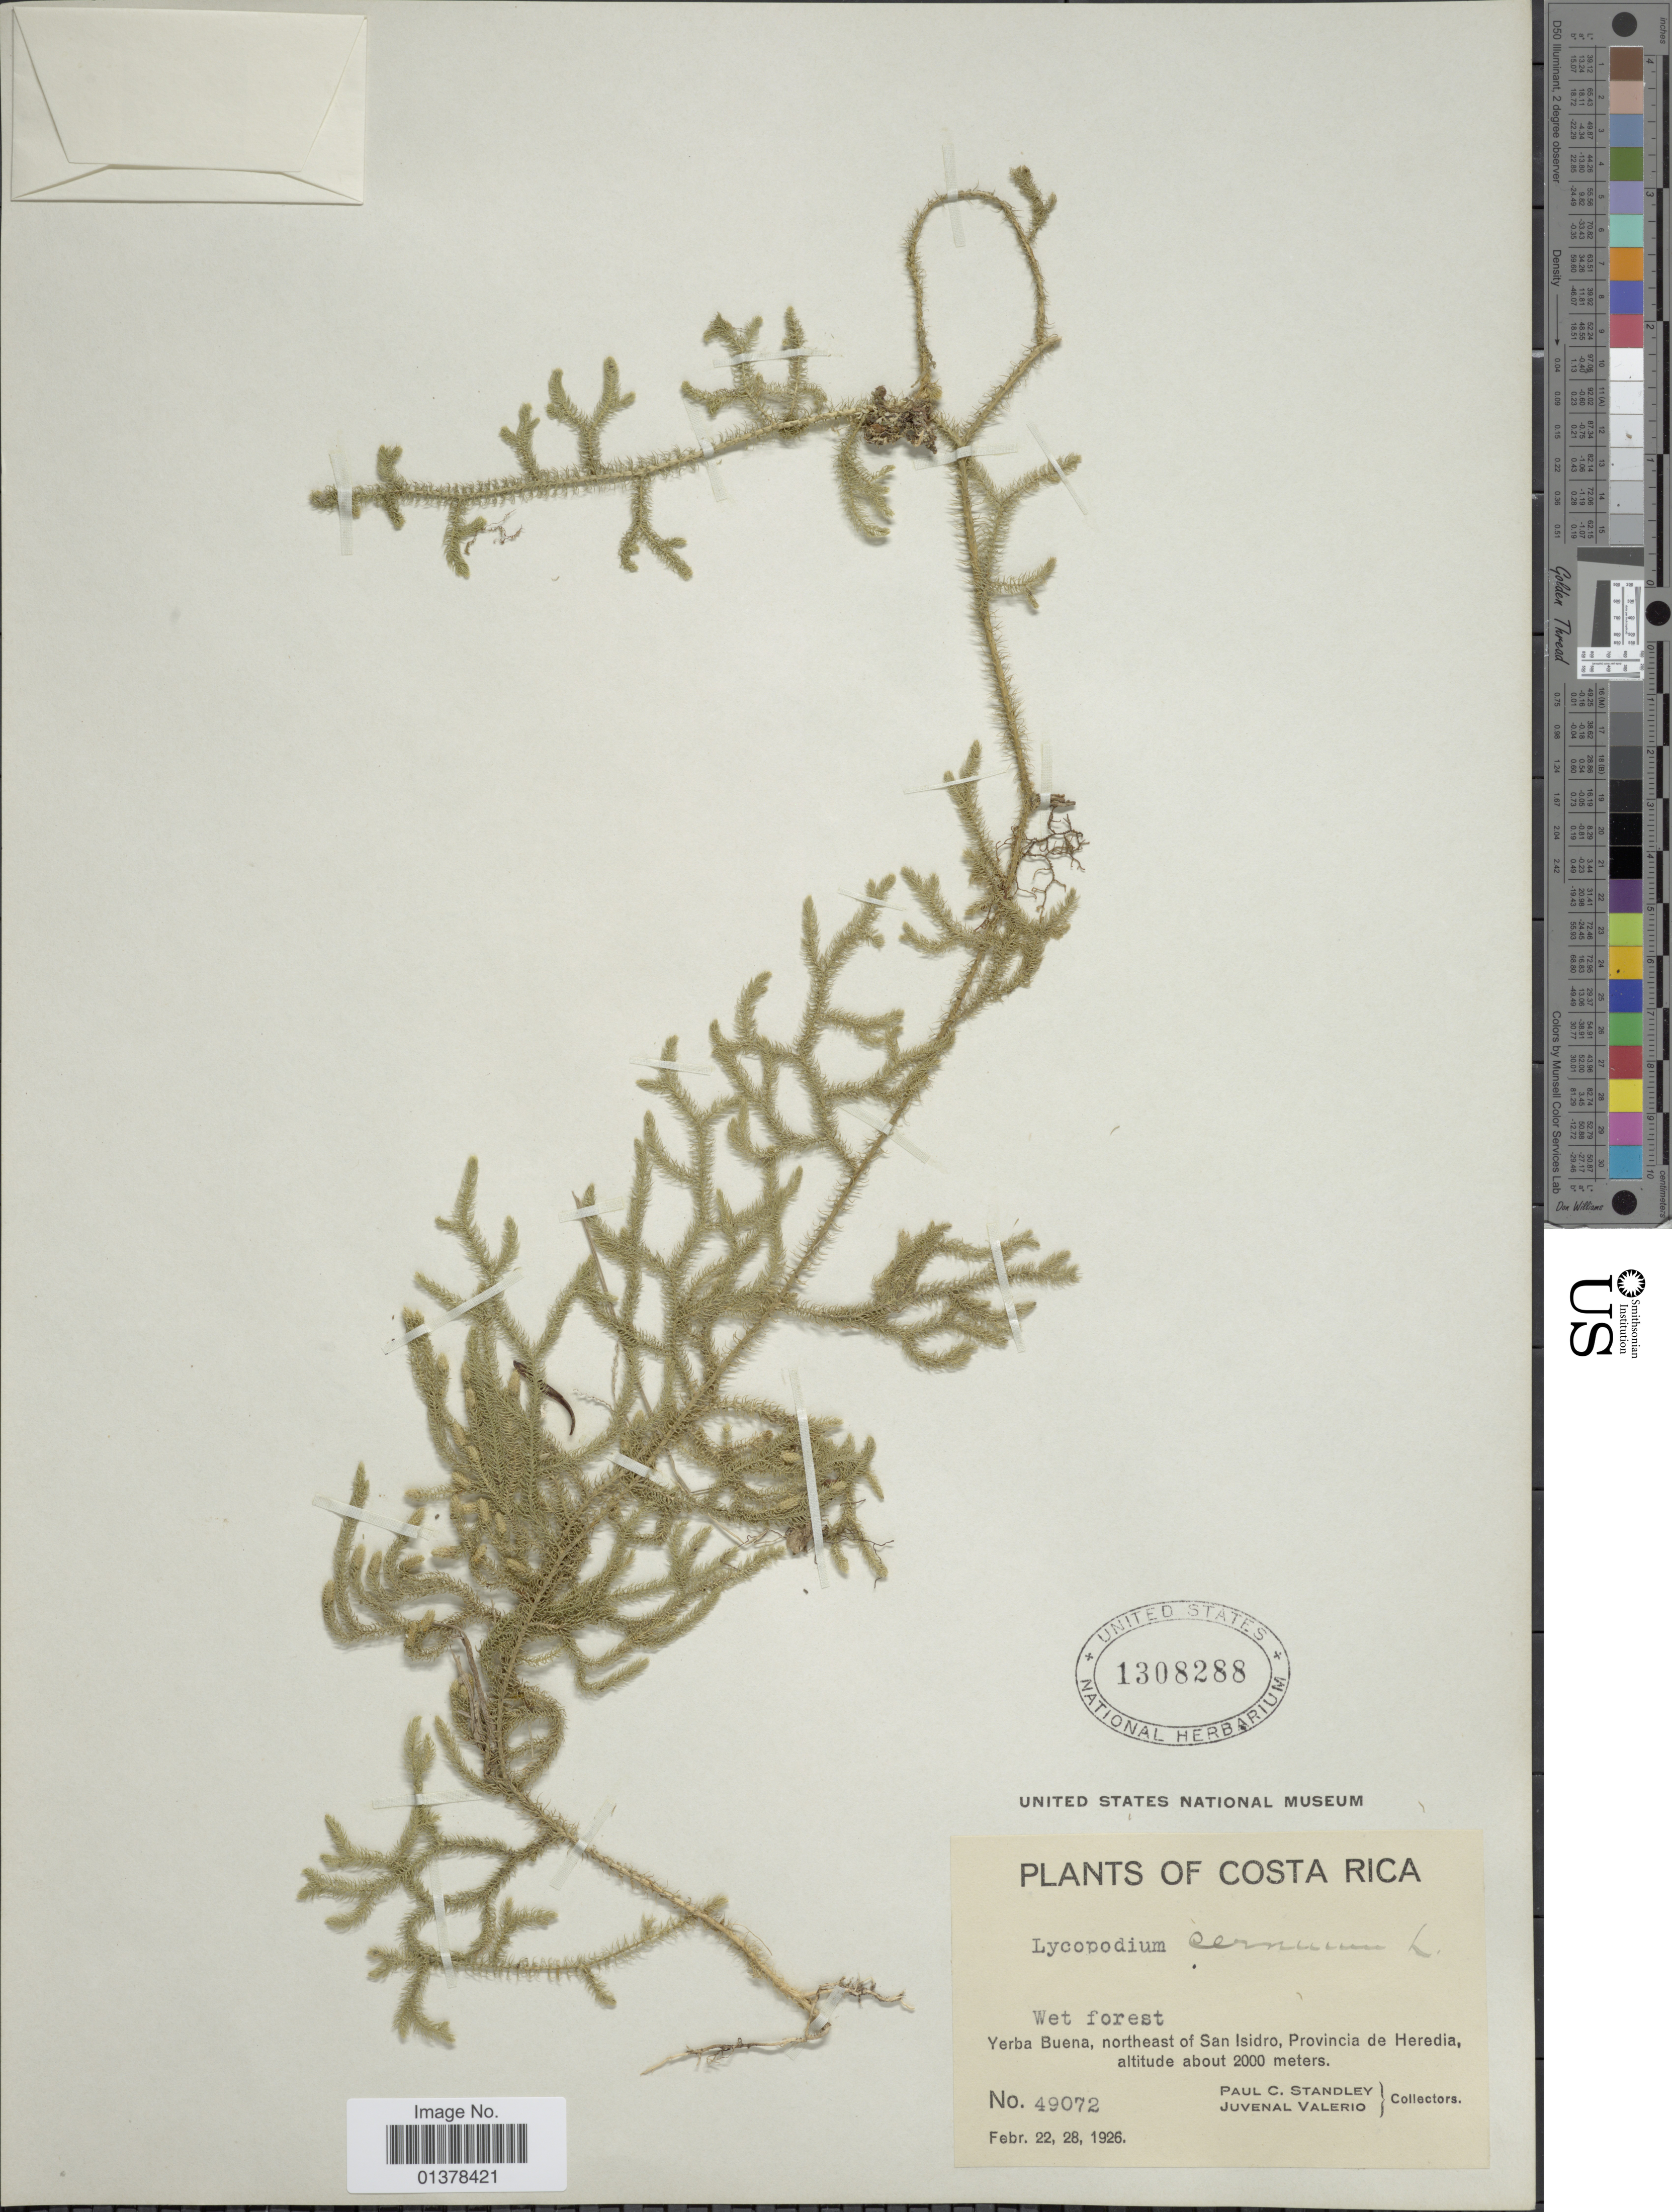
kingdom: Plantae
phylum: Tracheophyta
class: Lycopodiopsida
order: Lycopodiales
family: Lycopodiaceae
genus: Palhinhaea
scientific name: Palhinhaea cernua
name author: (L.) Vasc. & Franco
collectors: P. C. Standley & J. Valerio R.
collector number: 49072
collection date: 1926-02-22/1926-02-28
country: Costa Rica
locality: Yerba Buena, northeast of San Isidoro, Provincia de Heredia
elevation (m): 2000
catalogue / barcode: US 1308288